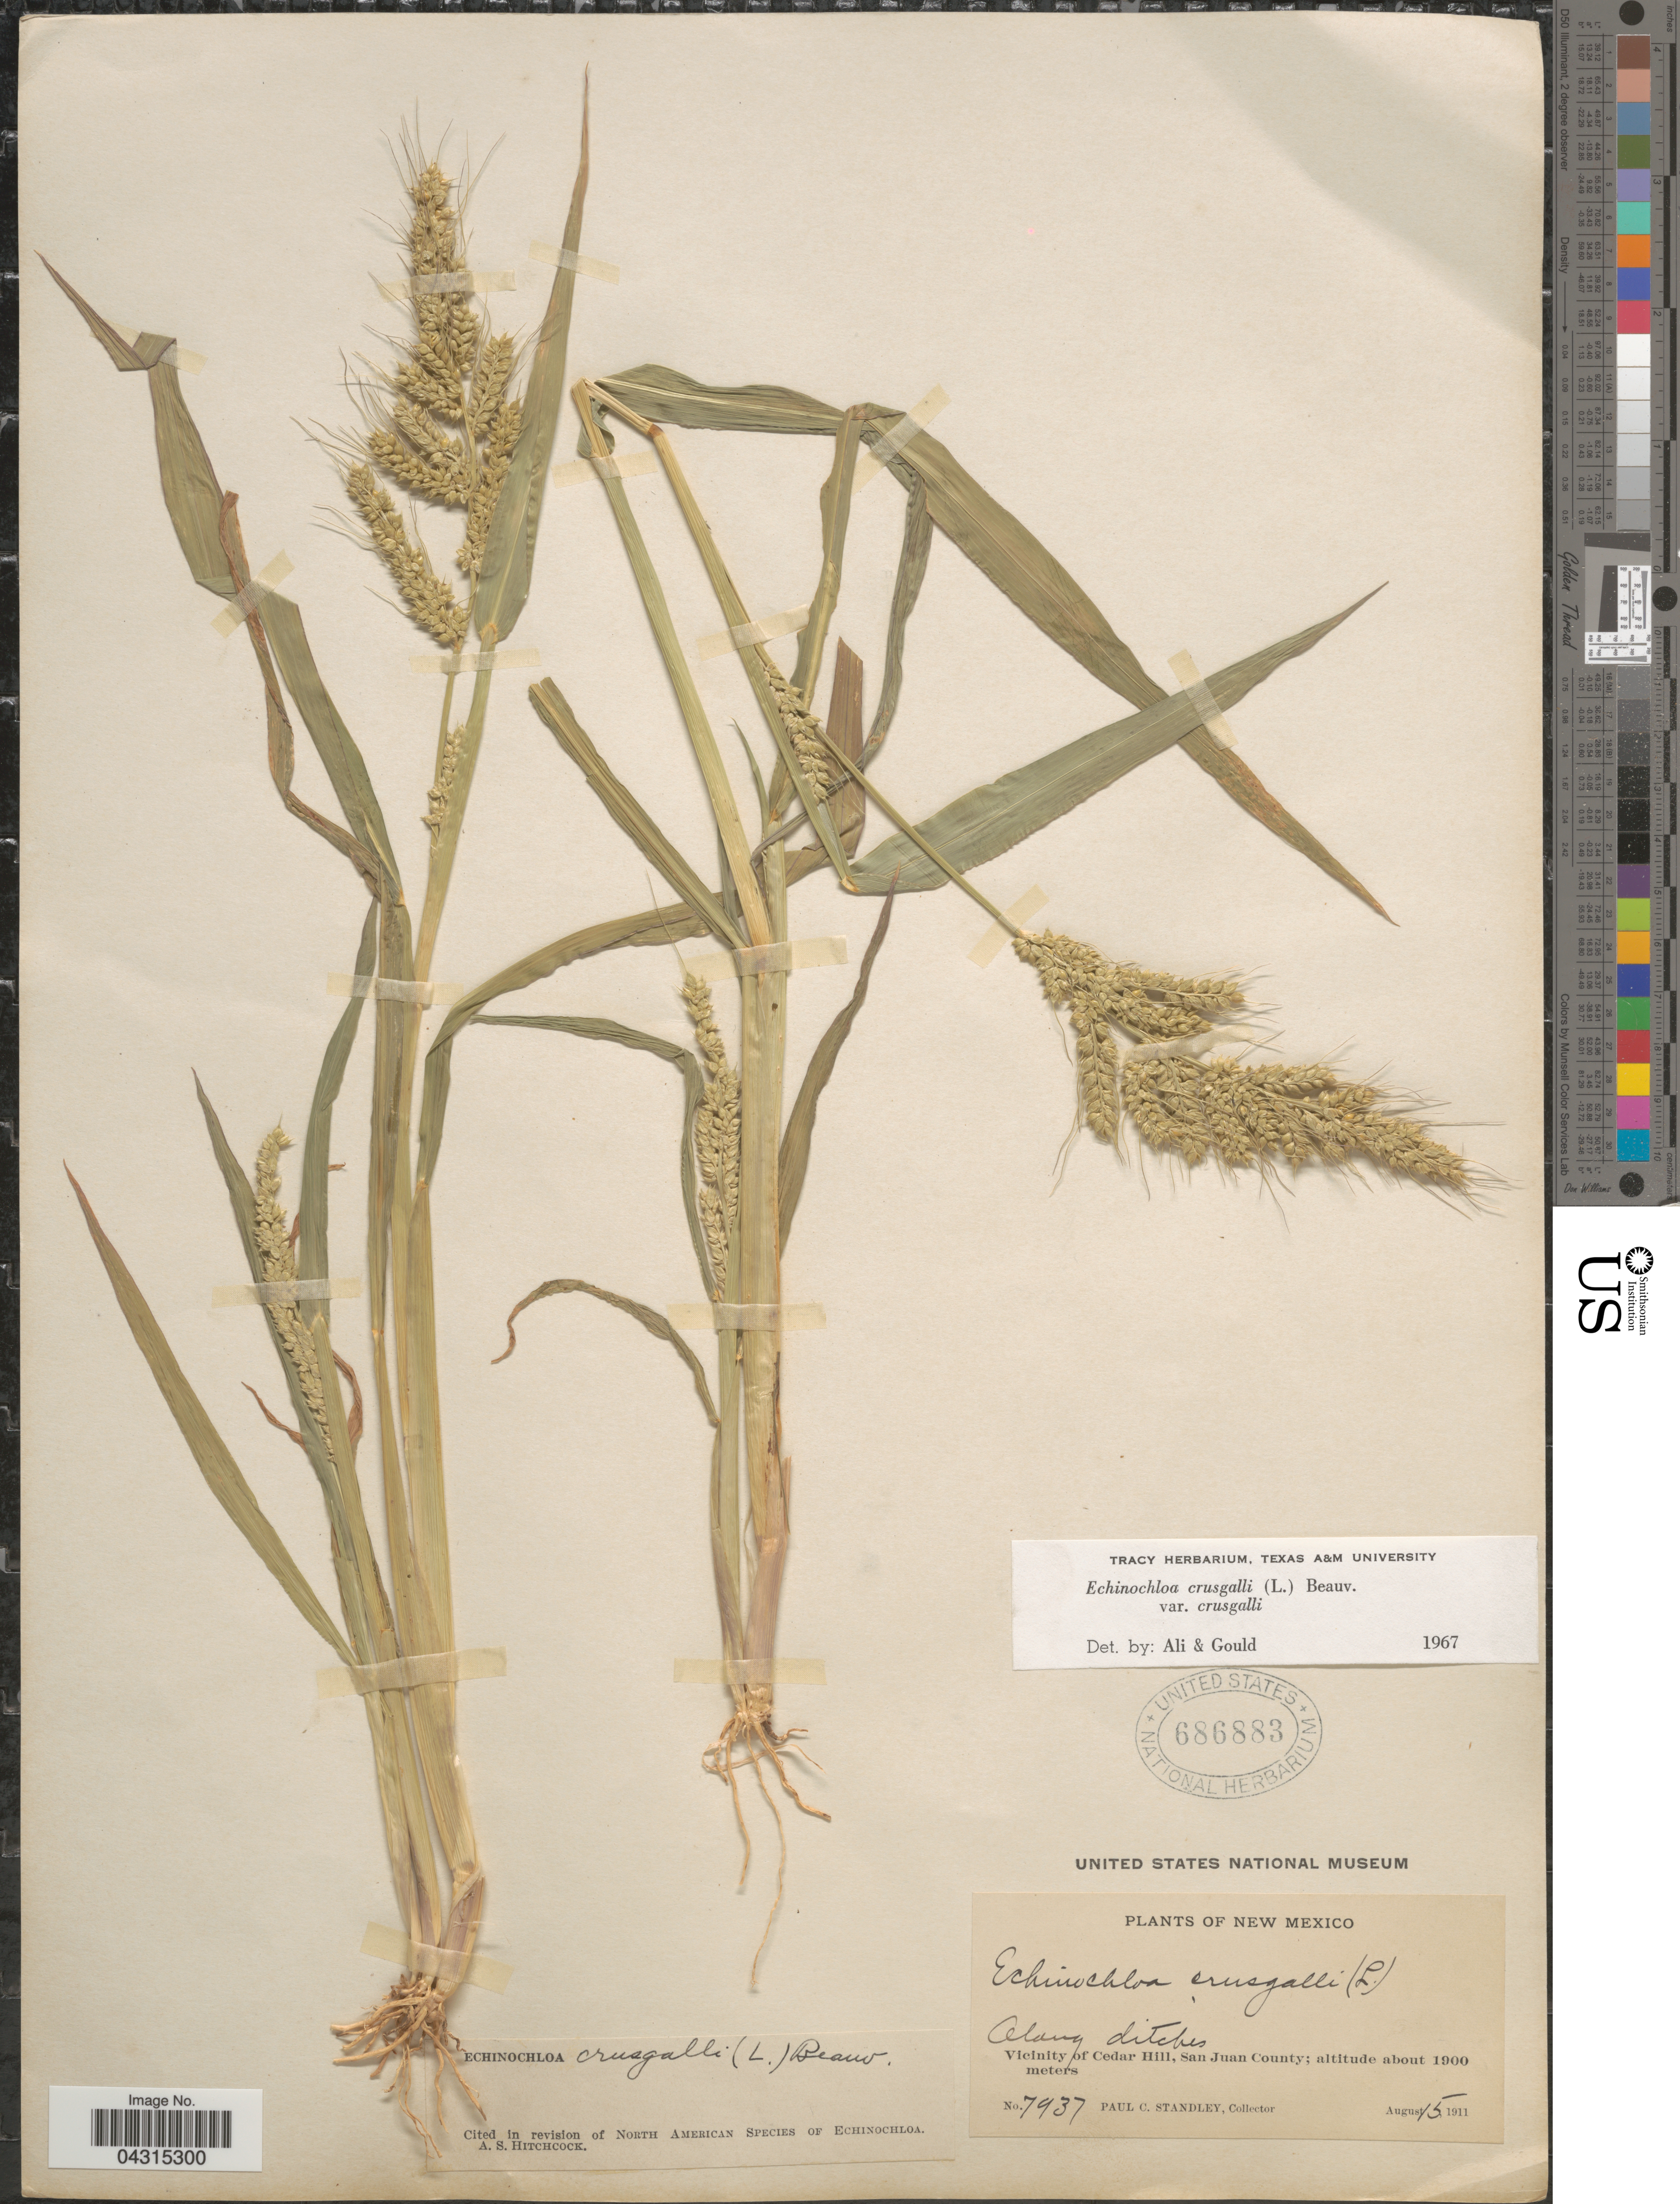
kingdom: Plantae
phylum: Tracheophyta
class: Liliopsida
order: Poales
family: Poaceae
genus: Echinochloa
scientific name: Echinochloa crus-galli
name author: (L.) P. Beauv.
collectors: P. C. Standley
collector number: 7937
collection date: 1911-08-15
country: United States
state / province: New Mexico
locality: Along ditches. Vicinity of Cedar Hill, San Juan County.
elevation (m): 1900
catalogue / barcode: US 686883